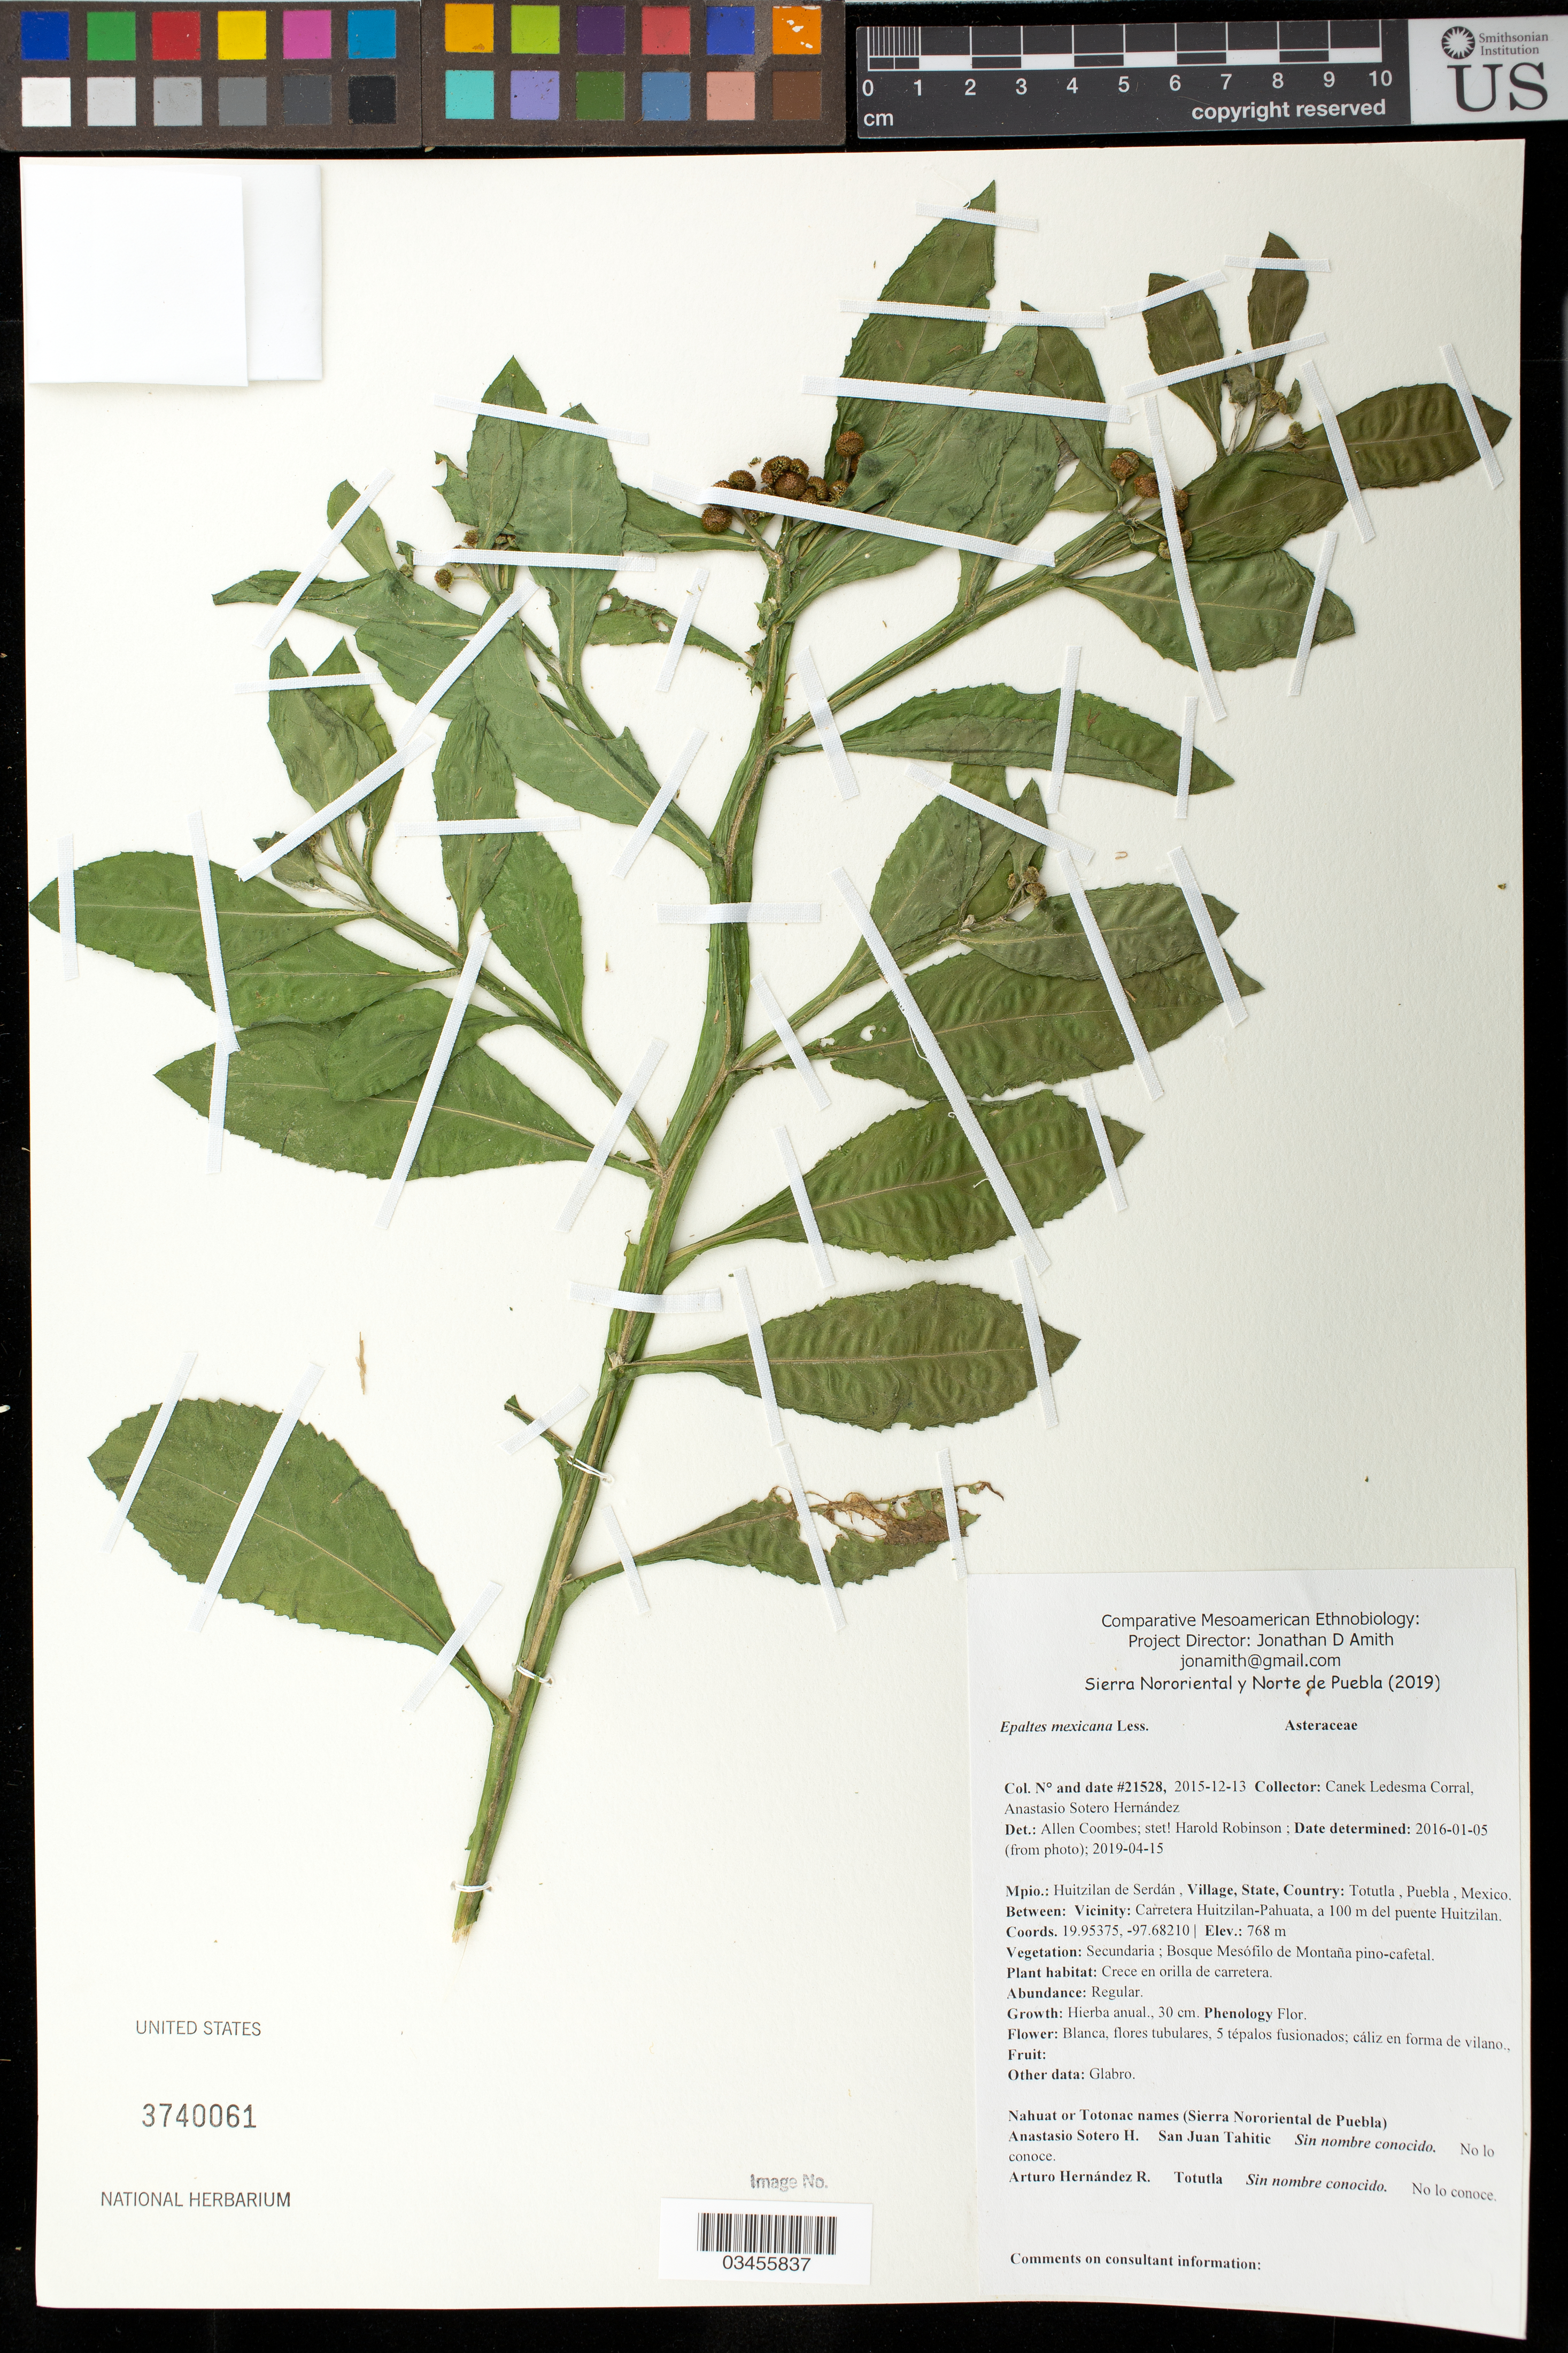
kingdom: Plantae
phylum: Tracheophyta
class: Magnoliopsida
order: Asterales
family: Asteraceae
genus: Epaltes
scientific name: Epaltes mexicana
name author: Less.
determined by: Robinson, Harold E., (US)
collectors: Canek Ledesma C. & A. Sotero H.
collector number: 21528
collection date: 2015-12-13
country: México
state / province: Puebla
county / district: Huitzilan de Serdán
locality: PUEBLO: Totutla; LOCALIDAD EXACTA: Carretera Huitzilan-Pahuata, a 100 m del puente Huitzilan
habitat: Bosque mesófilo de montaña pino-cafetal | Crece en orilla de carretera.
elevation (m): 768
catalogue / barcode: US 3740061